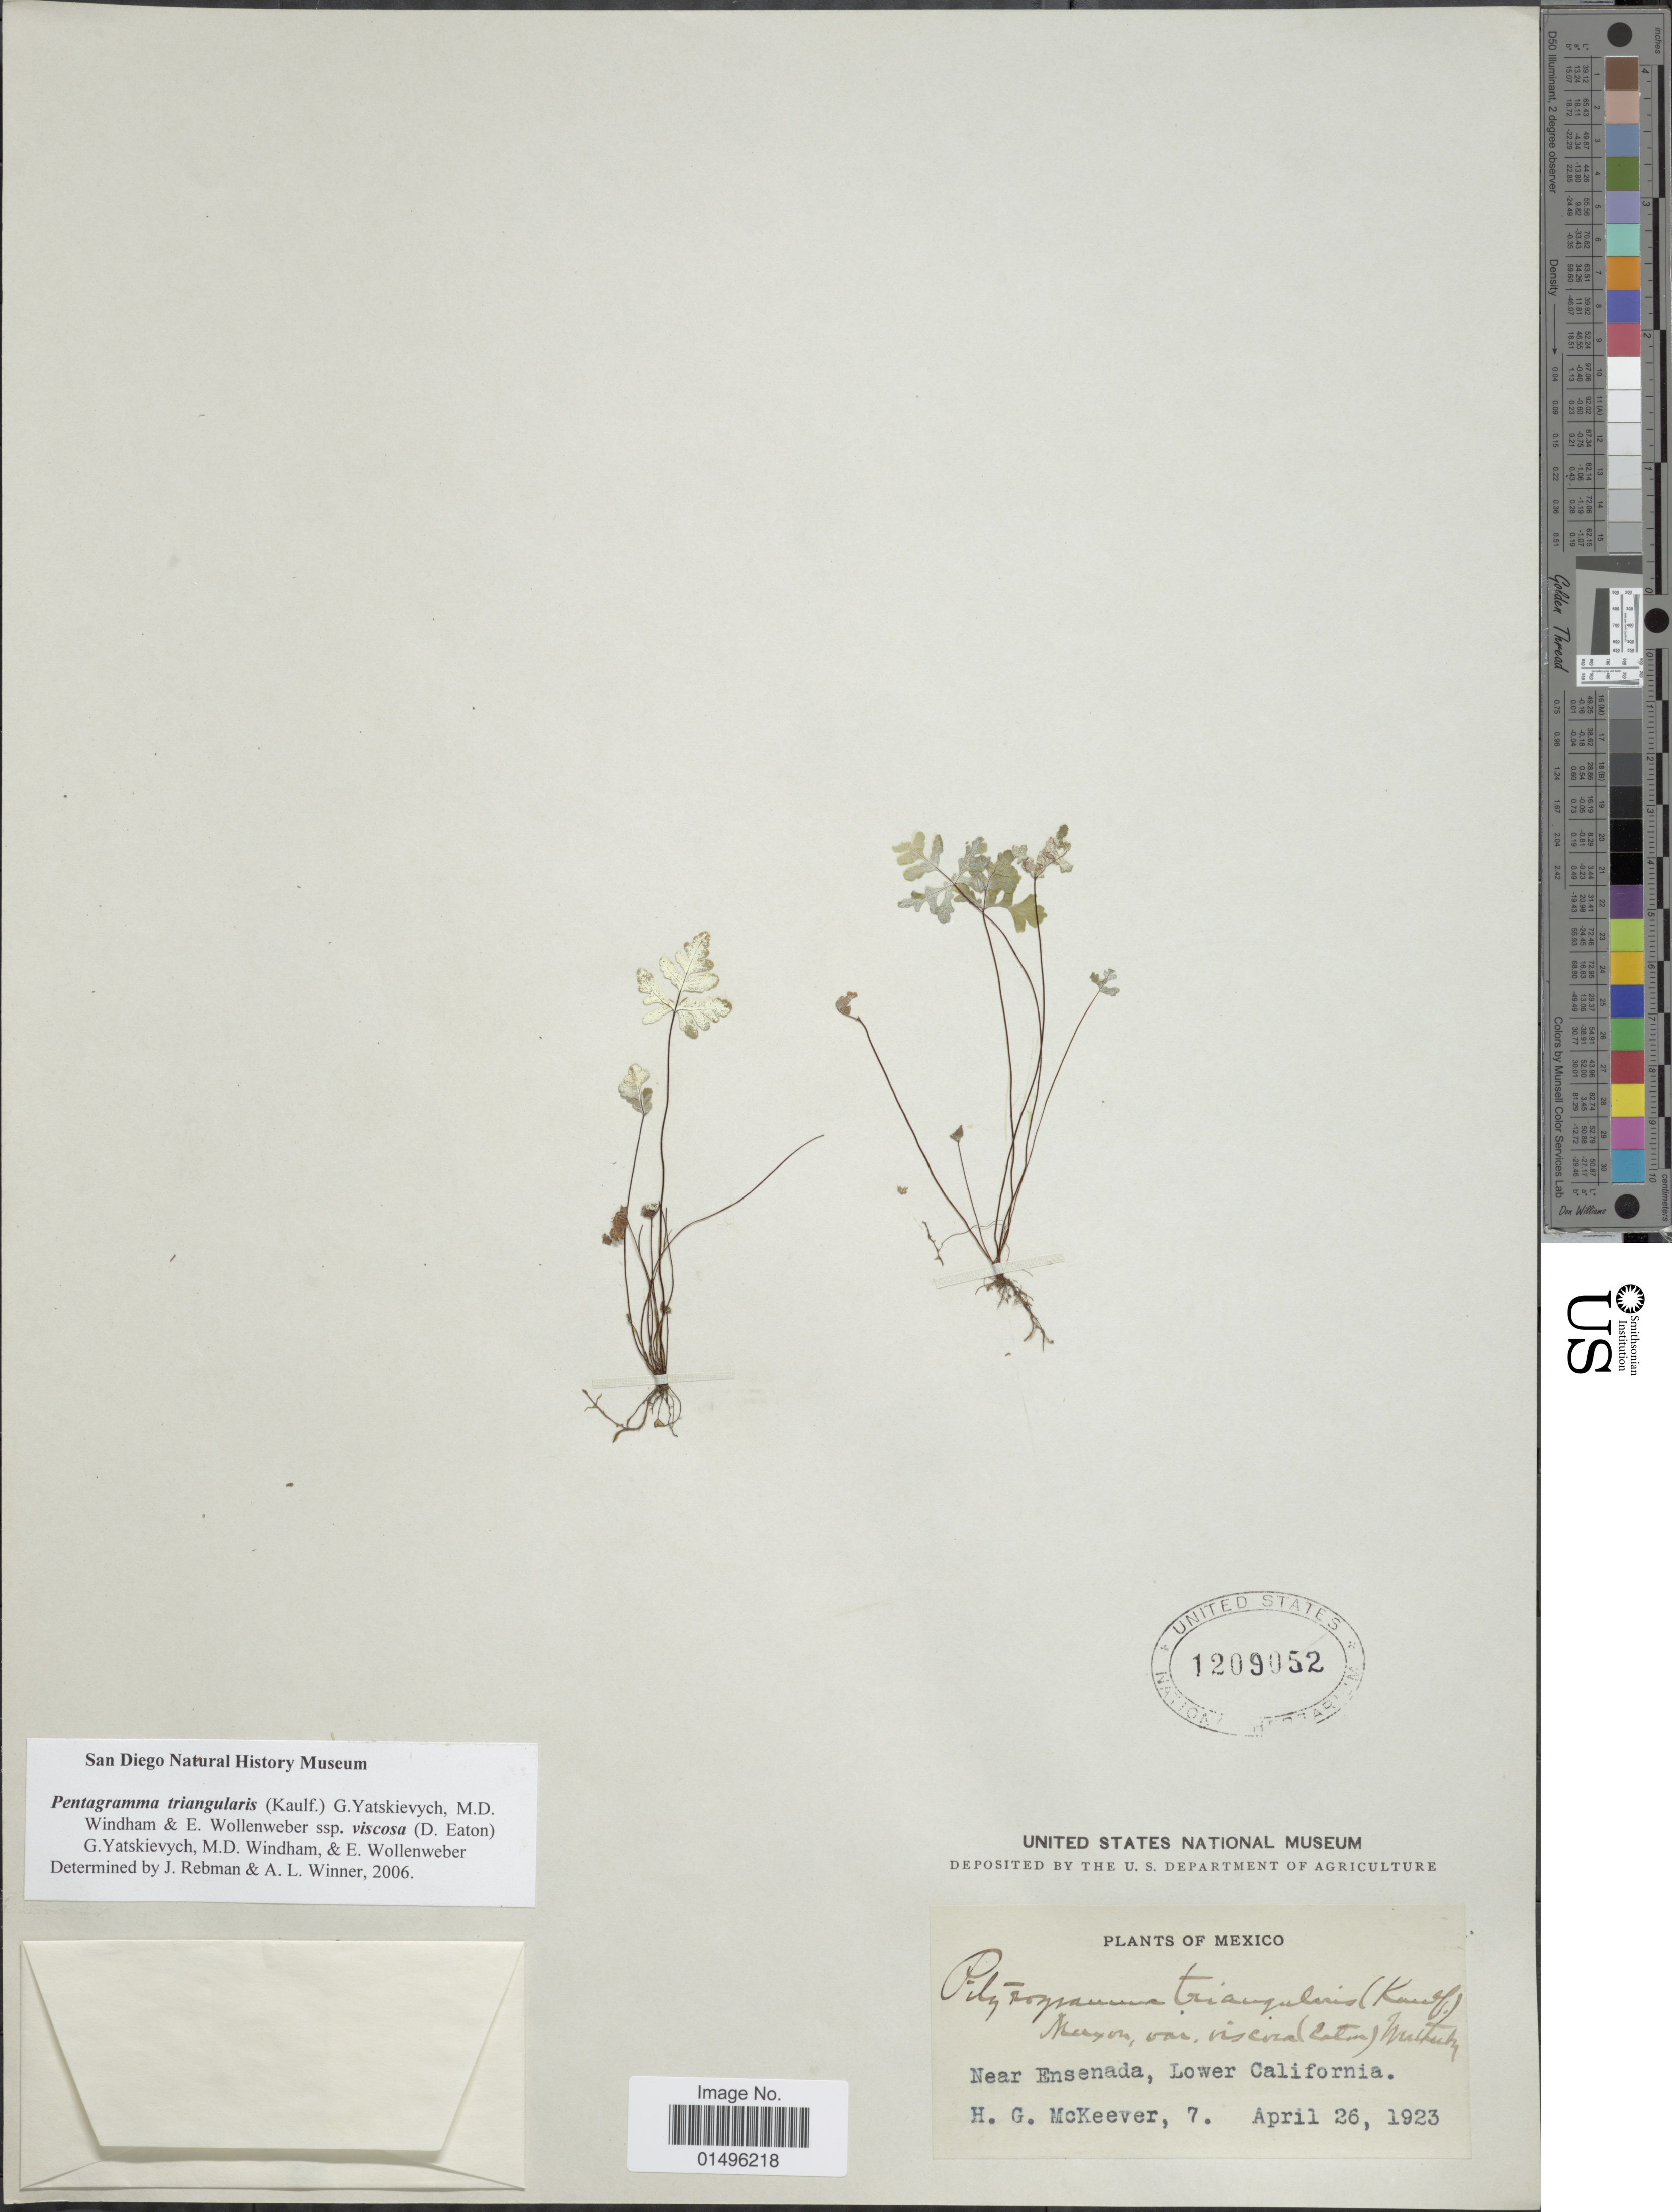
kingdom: Plantae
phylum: Tracheophyta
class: Polypodiopsida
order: Polypodiales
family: Pteridaceae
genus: Pentagramma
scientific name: Pentagramma viscosa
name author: (Nutt. ex D.C. Eaton) Schuettp. & Windham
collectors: H. McKeever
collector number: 7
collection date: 1923-04-26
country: Mexico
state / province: Baja California Norte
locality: Mexico, near Ensenada, Lower California.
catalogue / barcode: US 1209052